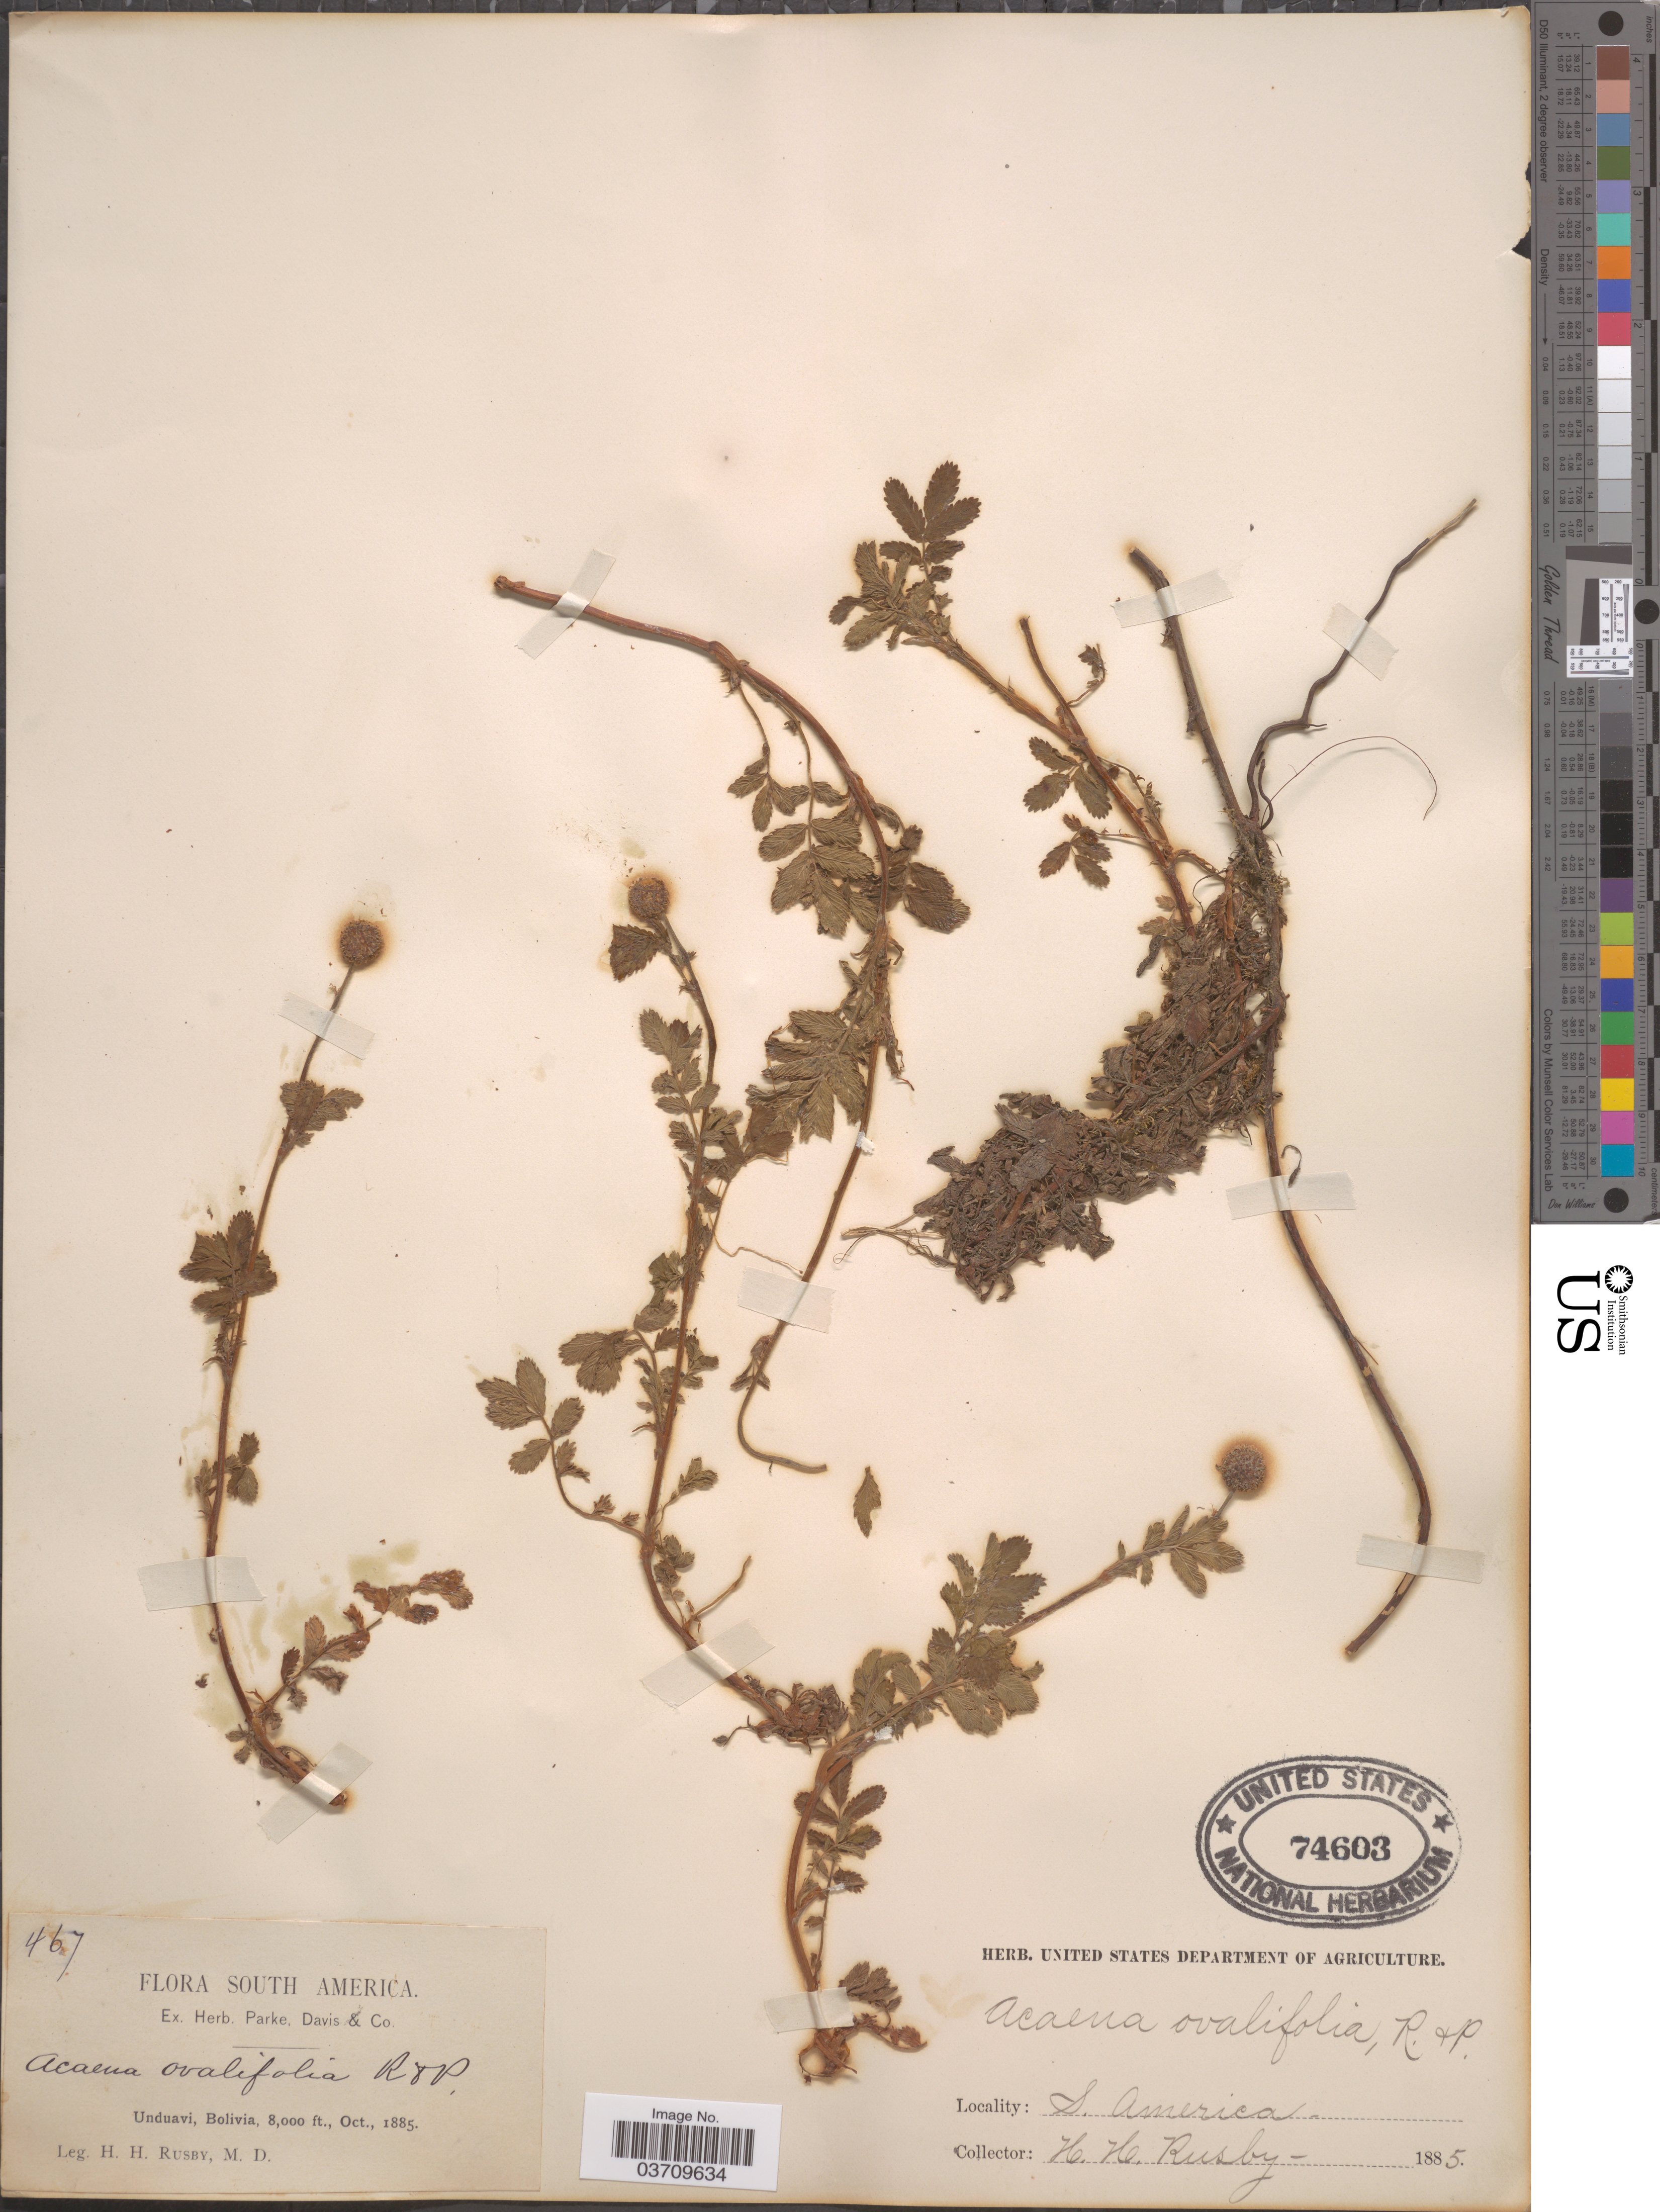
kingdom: Plantae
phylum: Tracheophyta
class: Magnoliopsida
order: Rosales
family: Rosaceae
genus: Acaena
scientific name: Acaena ovalifolia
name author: Ruiz & Pav.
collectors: H. H. Rusby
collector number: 467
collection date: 1885-10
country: Bolivia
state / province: La Paz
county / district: Nor Yungas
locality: Unduavi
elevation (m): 2438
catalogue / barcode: US 74603